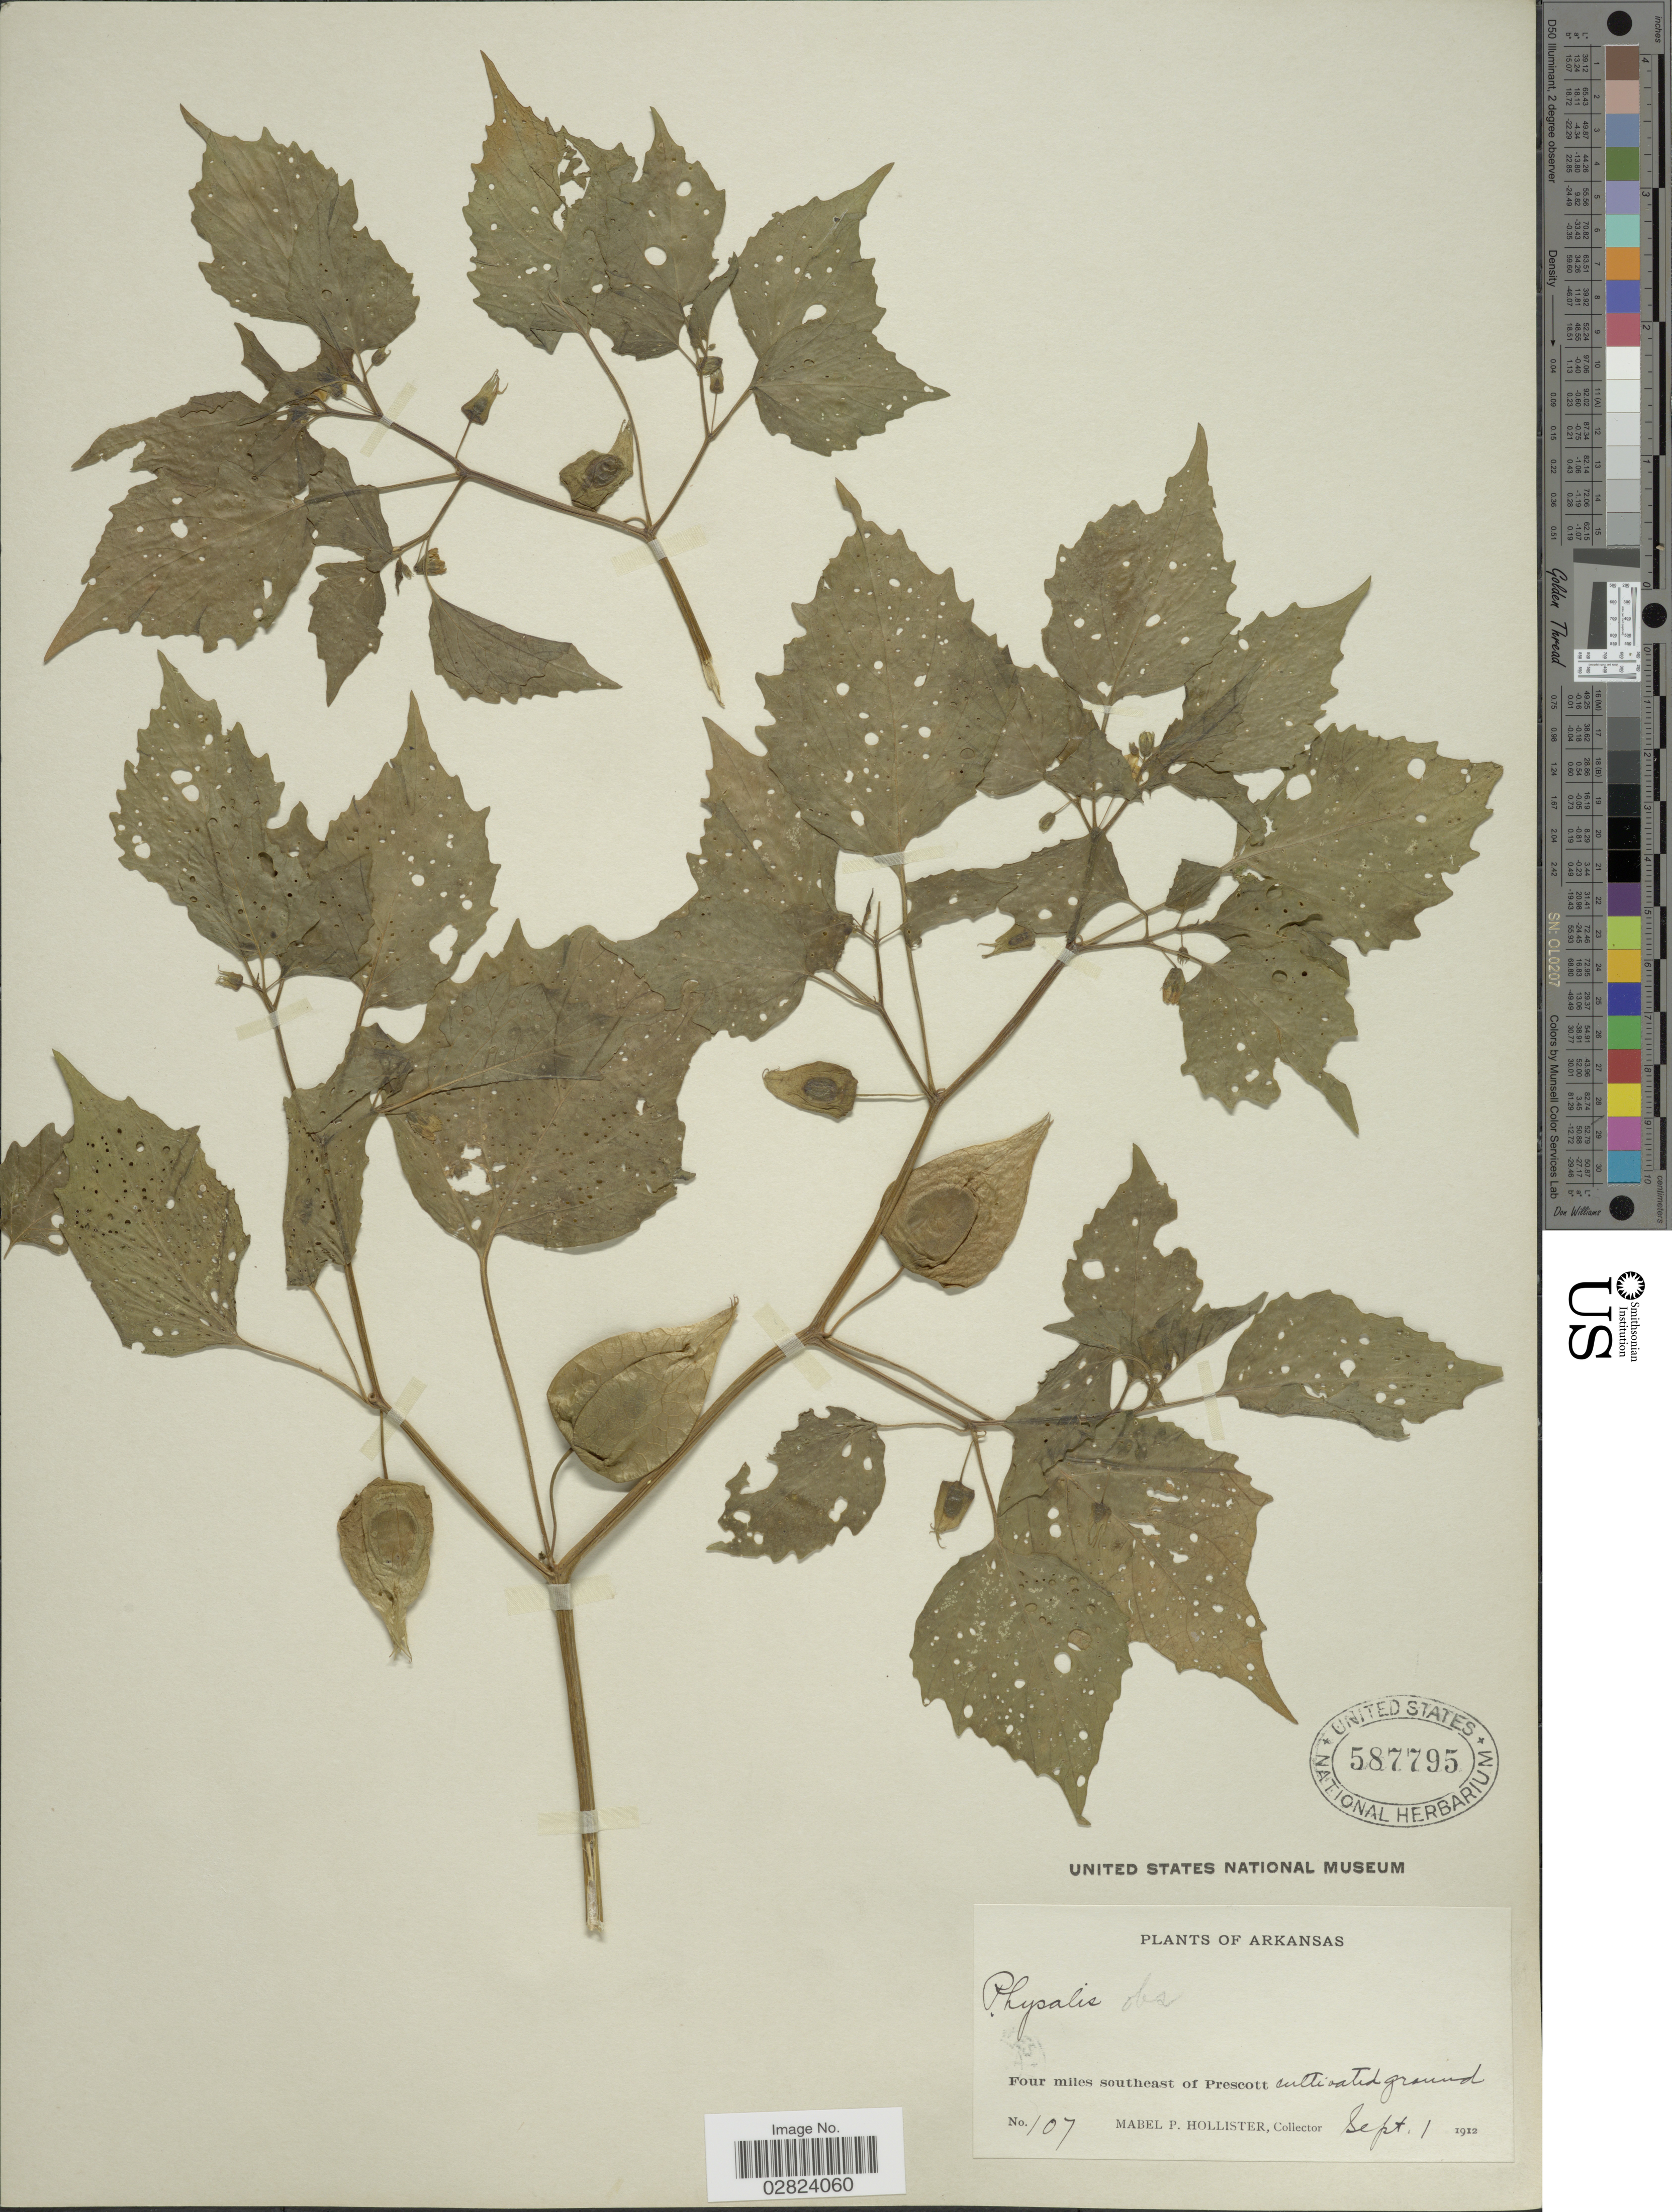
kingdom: Plantae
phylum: Tracheophyta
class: Magnoliopsida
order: Solanales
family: Solanaceae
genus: Physalis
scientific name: Physalis obscura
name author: Michx.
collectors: M. Hollister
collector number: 107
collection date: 1912-09-01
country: United States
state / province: Arkansas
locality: Four miles southeast of Prescott cultivated ground.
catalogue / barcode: US 587795